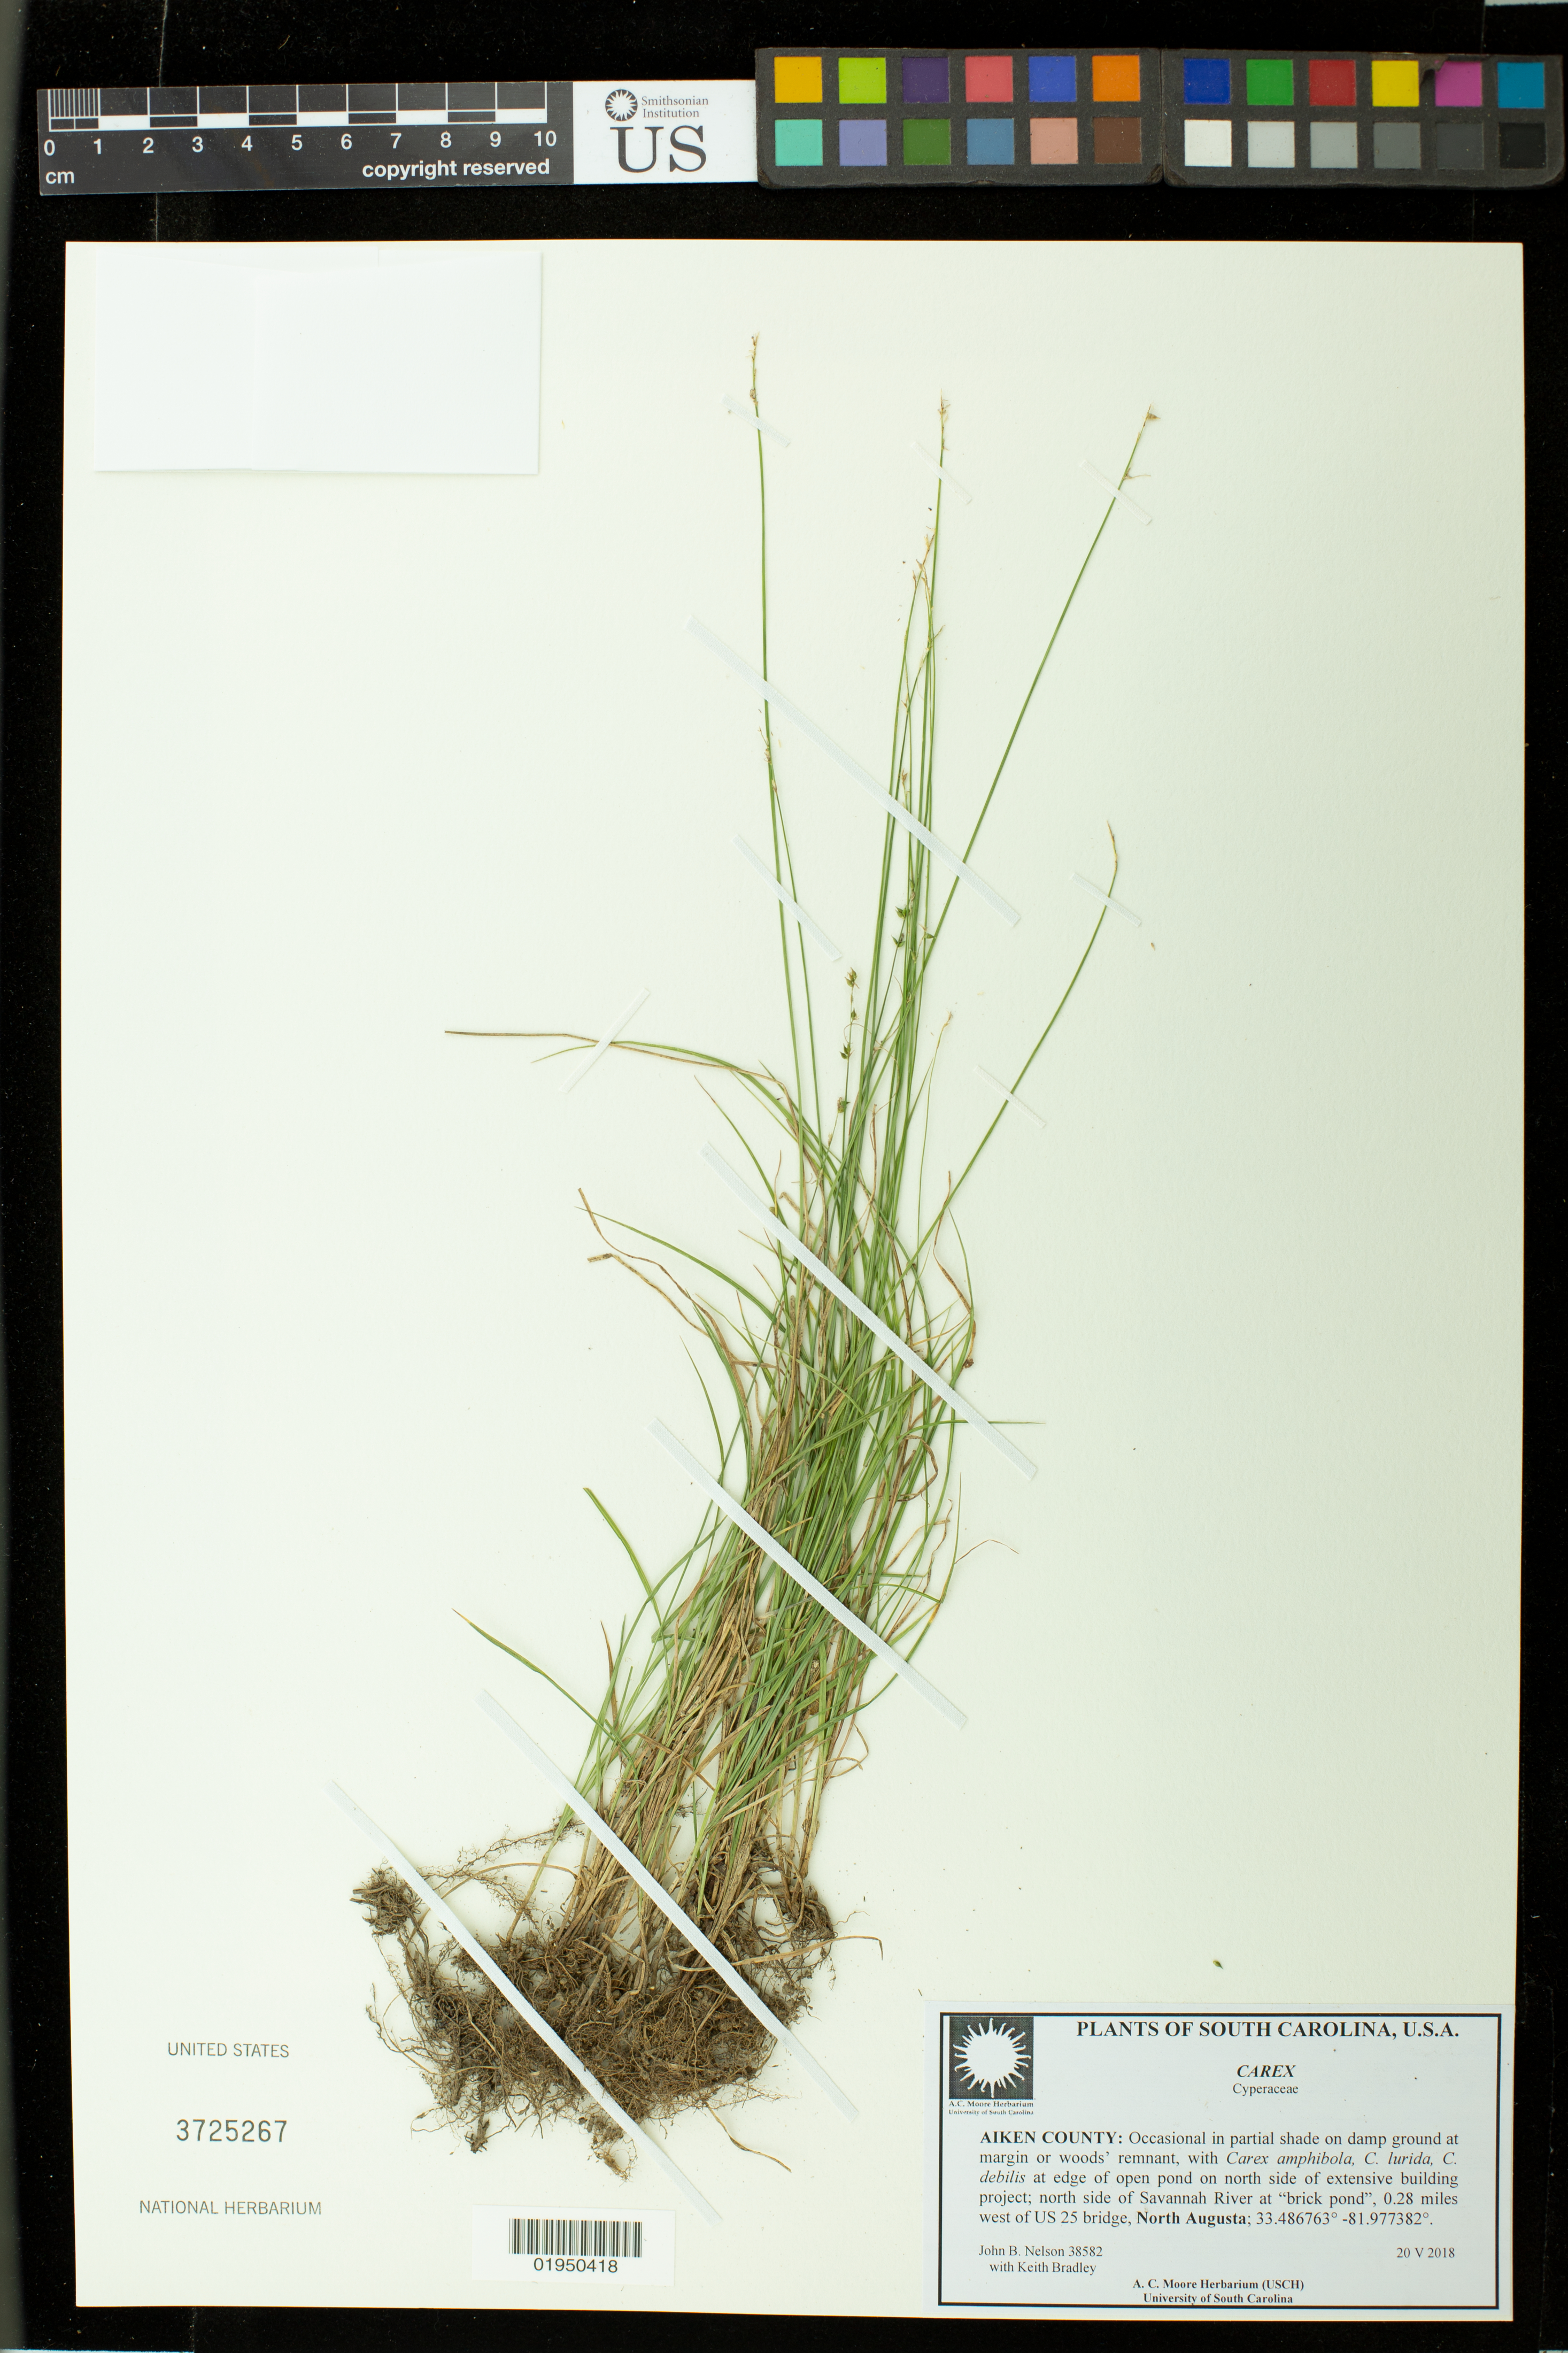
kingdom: Plantae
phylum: Tracheophyta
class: Liliopsida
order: Poales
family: Cyperaceae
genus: Carex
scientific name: Carex sp.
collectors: J. Nelson & K. Bradley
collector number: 38582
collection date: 2018-05-20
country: United States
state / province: South Carolina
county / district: Aiken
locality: Occasional in partial shade on damp ground ar margin of woods' remnanr, with Carex amphibola, C. lurida, C. debilis at edge of open pond on north side of extensive building project; north side of Svannah River at "brick pond", 0.28 miles west of US 25 bridge, North Augusta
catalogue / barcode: US 3725267